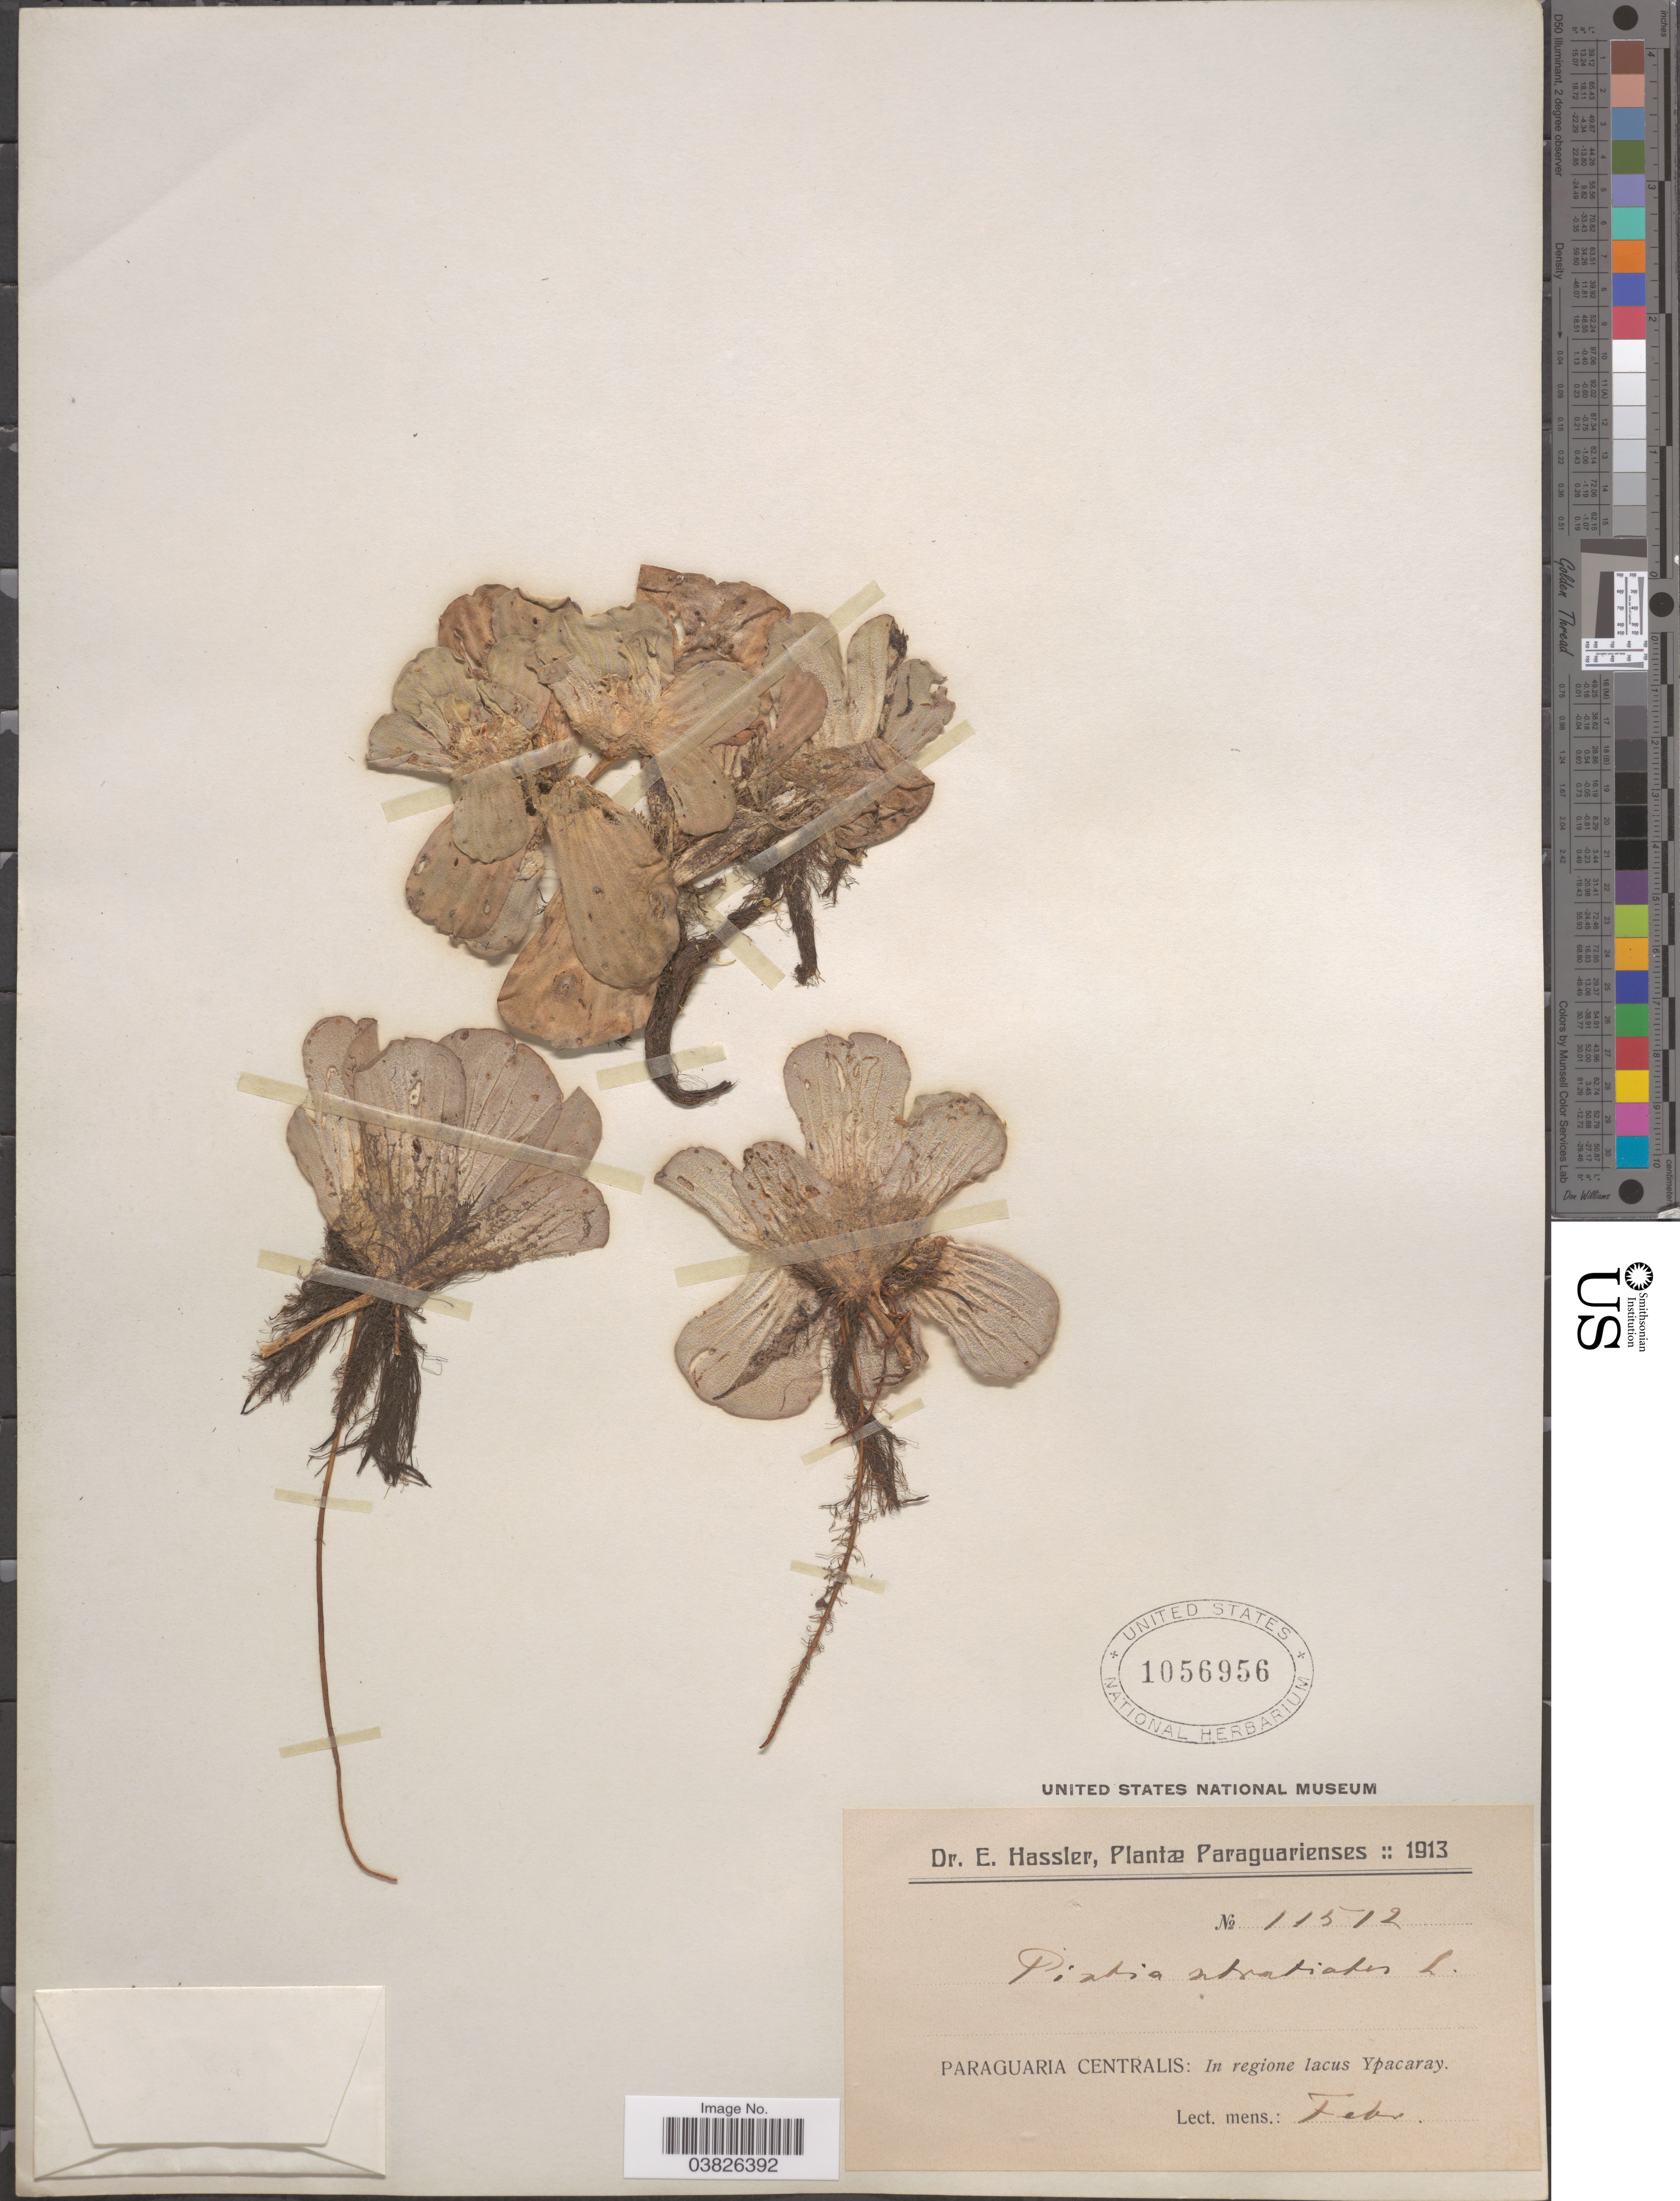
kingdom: Plantae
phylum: Tracheophyta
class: Liliopsida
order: Alismatales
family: Araceae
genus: Pistia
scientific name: Pistia stratiotes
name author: L.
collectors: E. Hassler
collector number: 11512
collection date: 1913-02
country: Paraguay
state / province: Paraguari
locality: Paraguaria Centralis: In regione lacus Ypacaray.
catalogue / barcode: US 1056956